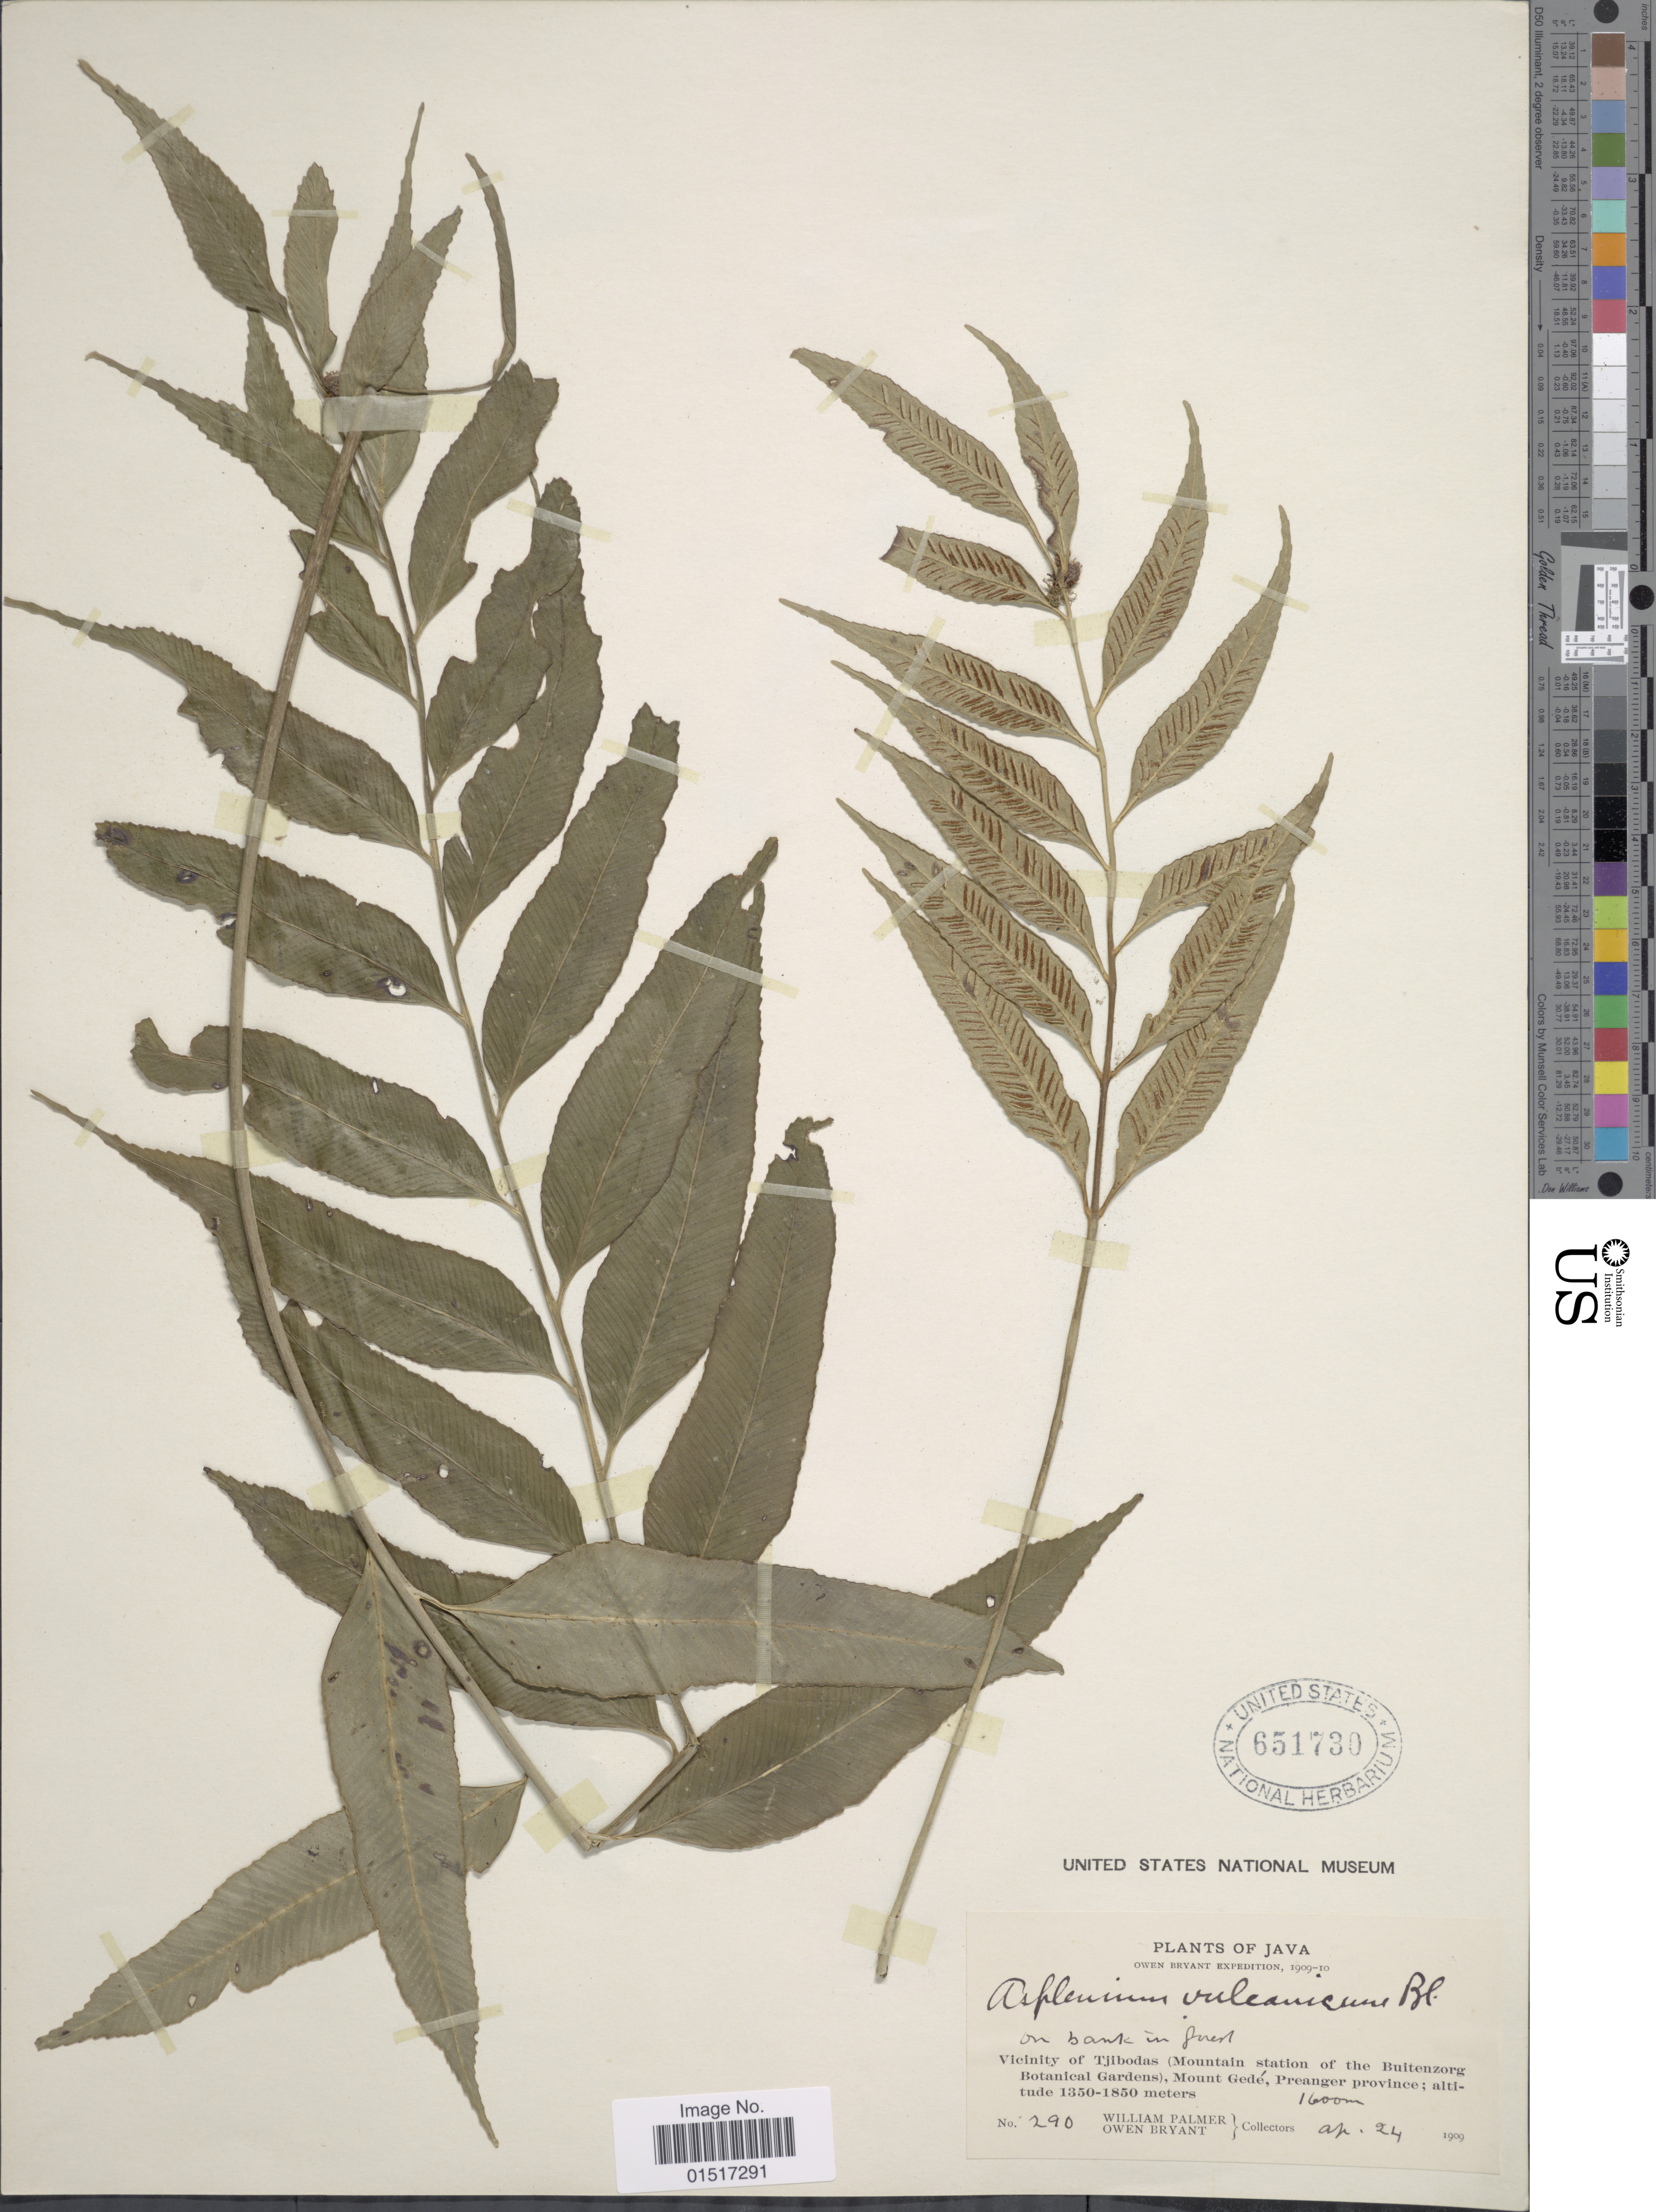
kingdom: Plantae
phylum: Tracheophyta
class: Polypodiopsida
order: Polypodiales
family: Aspleniaceae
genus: Asplenium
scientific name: Asplenium vulcanicum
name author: Blume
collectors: W. Palmer & O. Bryant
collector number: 290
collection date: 1909-04-24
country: Indonesia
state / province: Java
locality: Vicinity of Tjibodas (Mountain station of the Buitenzorg Botanical Gardens), Mount Gedé, Preanger province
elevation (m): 1600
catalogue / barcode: US 651730